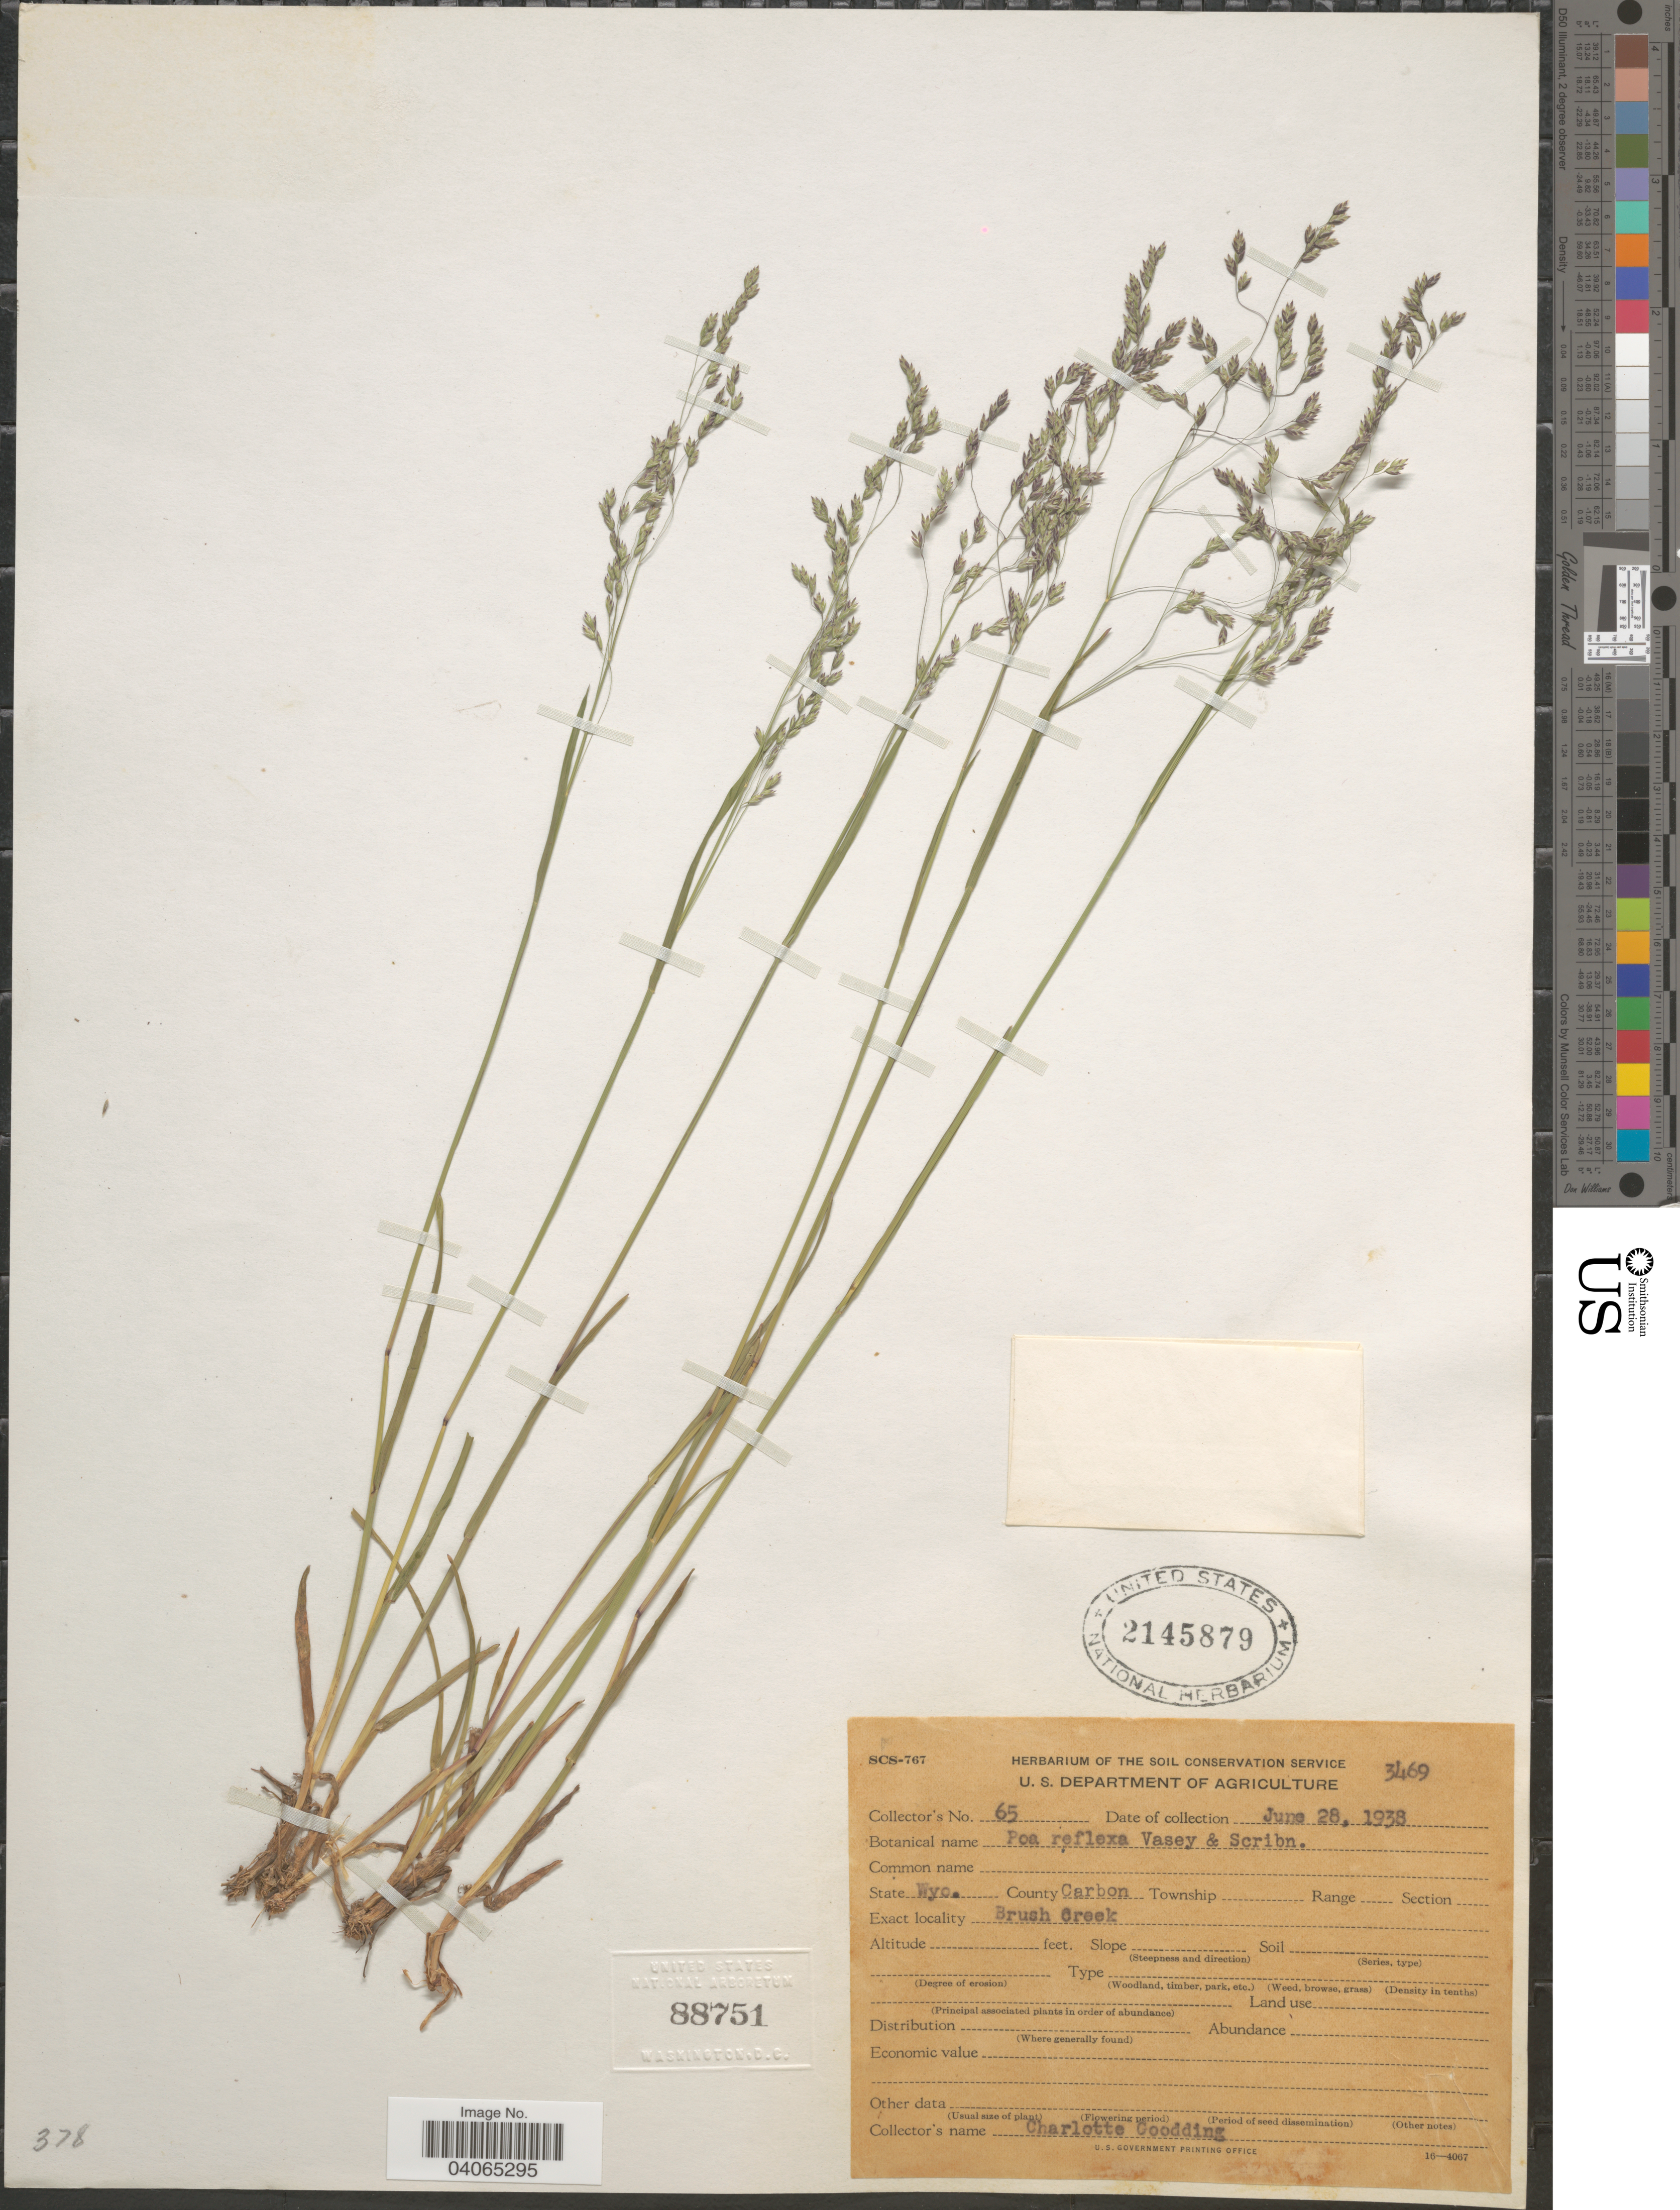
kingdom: Plantae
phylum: Tracheophyta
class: Liliopsida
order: Poales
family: Poaceae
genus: Poa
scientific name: Poa reflexa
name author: Vasey & Scribn.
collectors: C. Goodding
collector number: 65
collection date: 1938-06-28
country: United States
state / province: Wyoming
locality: County Carbon. Brush Creek.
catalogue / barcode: US 2145879